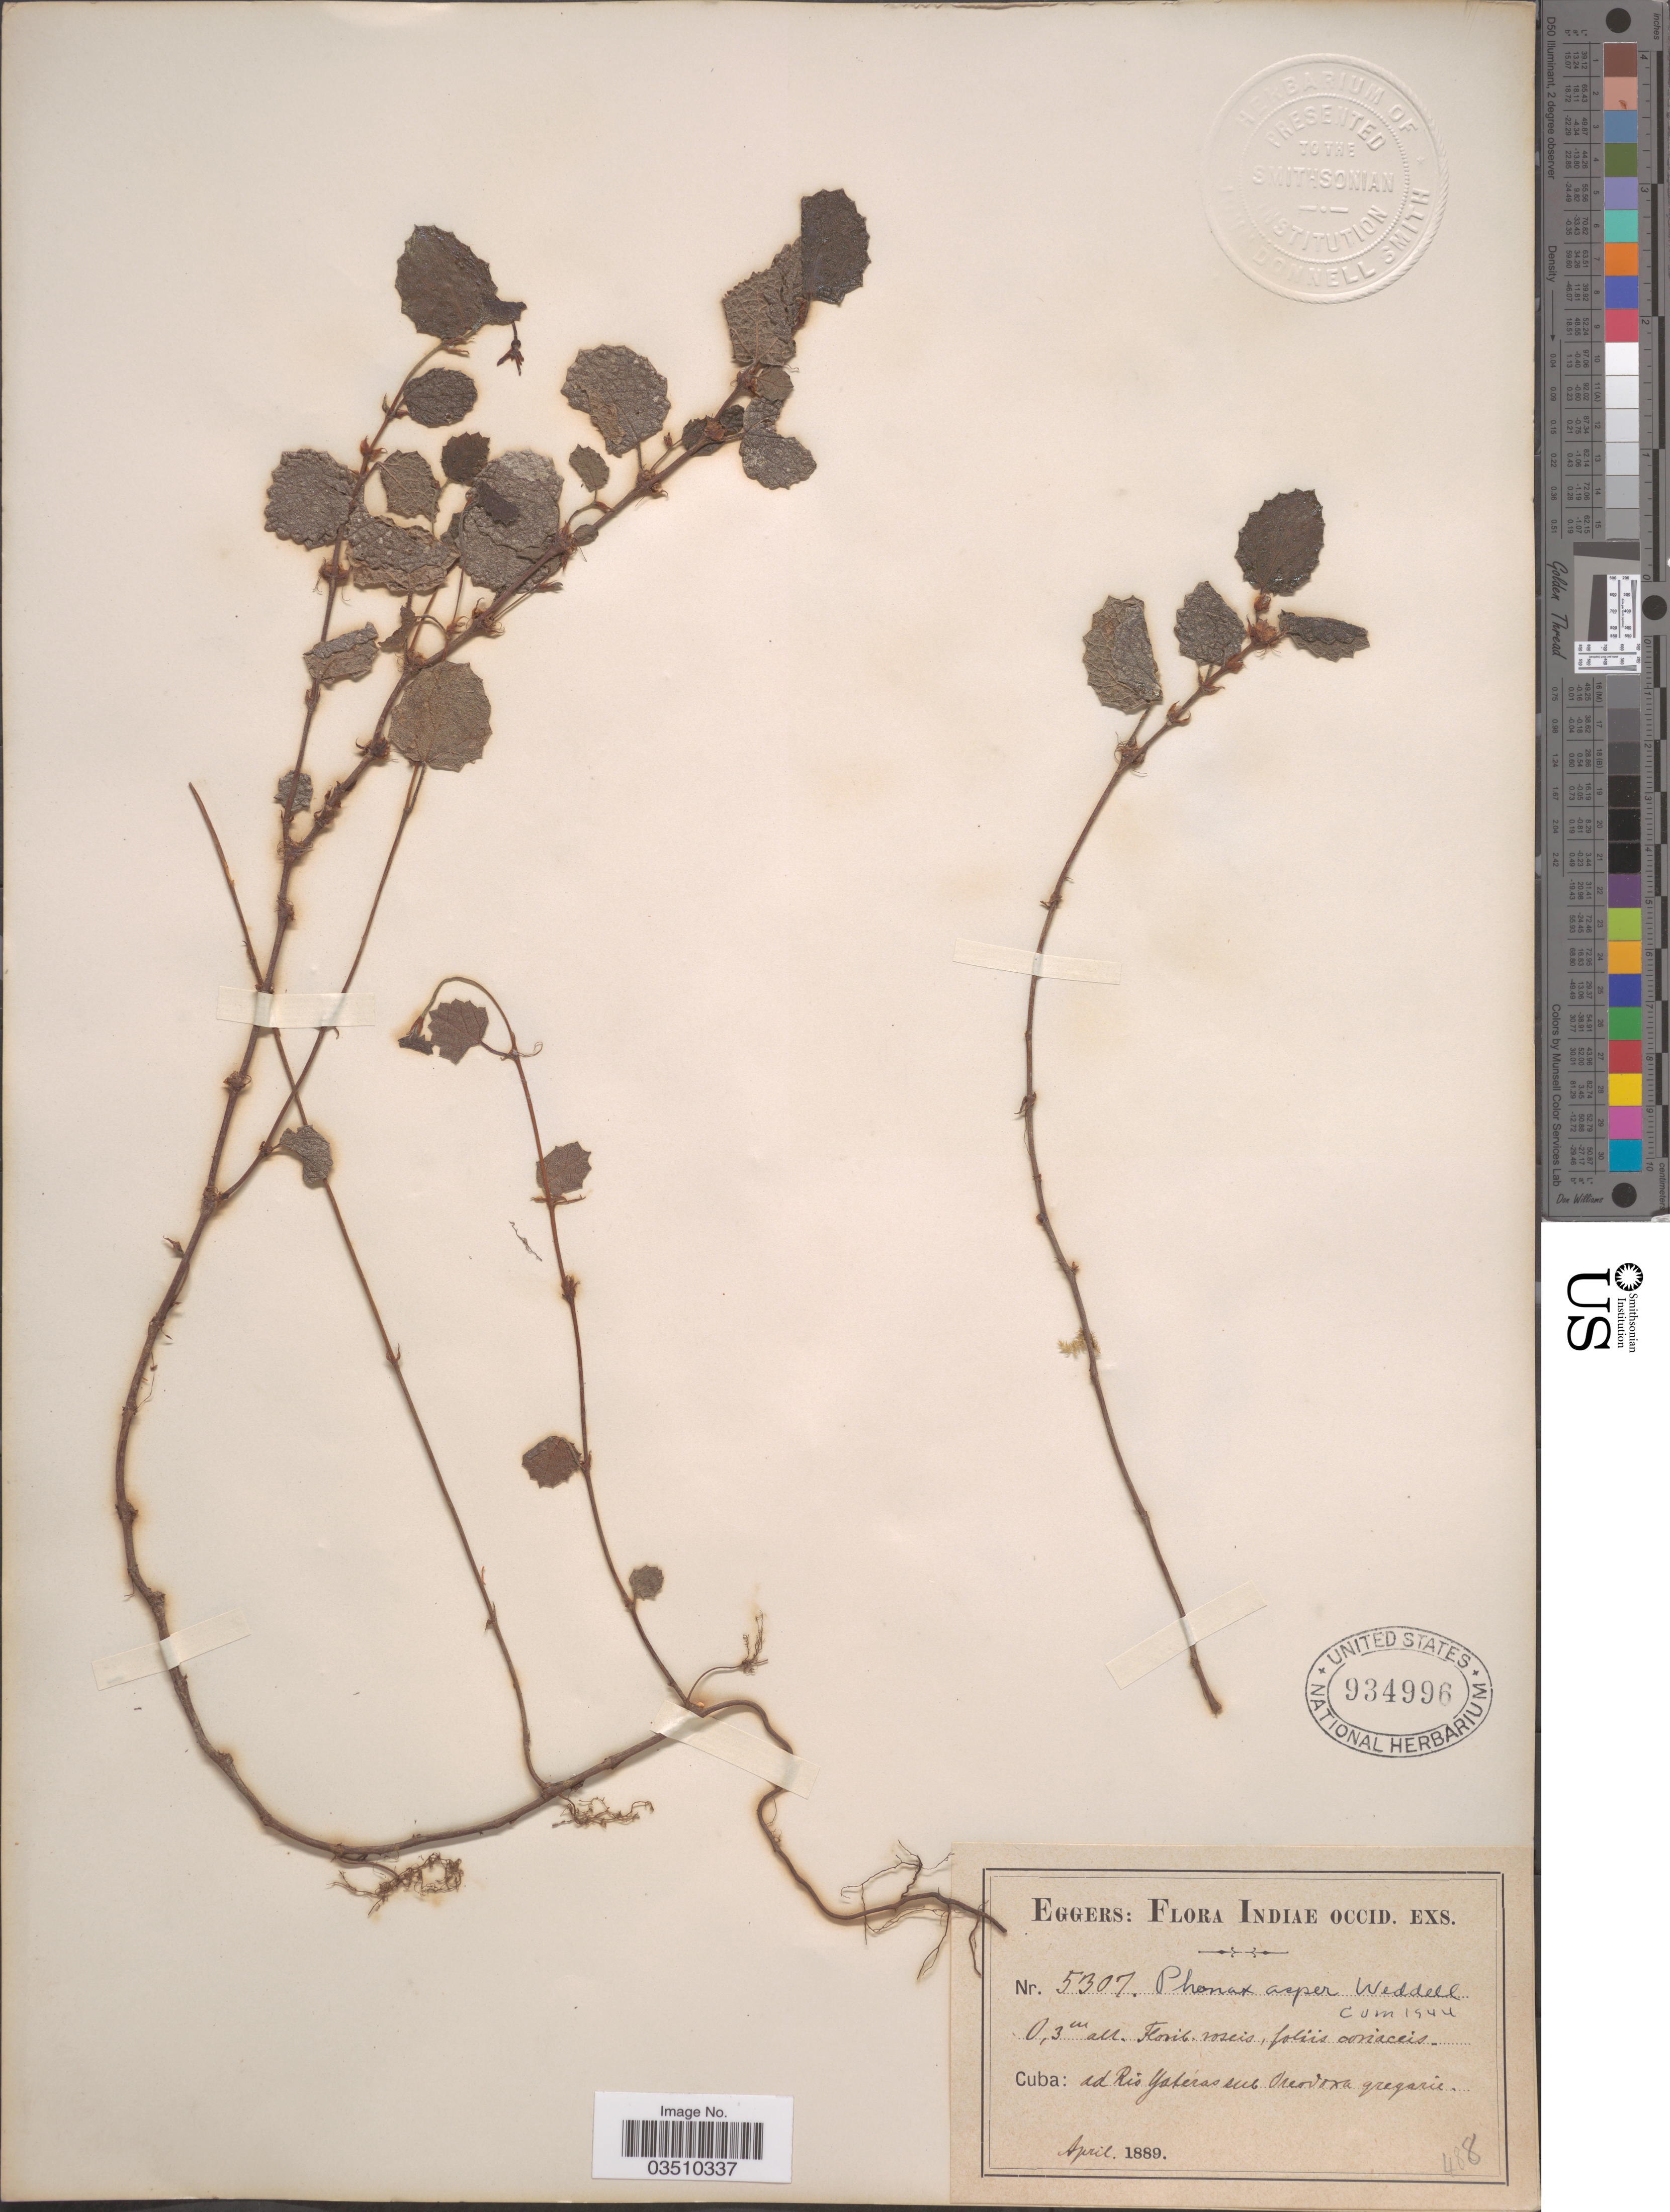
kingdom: Plantae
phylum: Tracheophyta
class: Magnoliopsida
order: Rosales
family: Urticaceae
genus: Phenax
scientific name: Phenax asper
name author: Wedd.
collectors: -. Eggers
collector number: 5307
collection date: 1889-04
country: Cuba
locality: Indiae Occid. Ad Rio Yateras sub Oreodova gregarie.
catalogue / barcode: US 934996